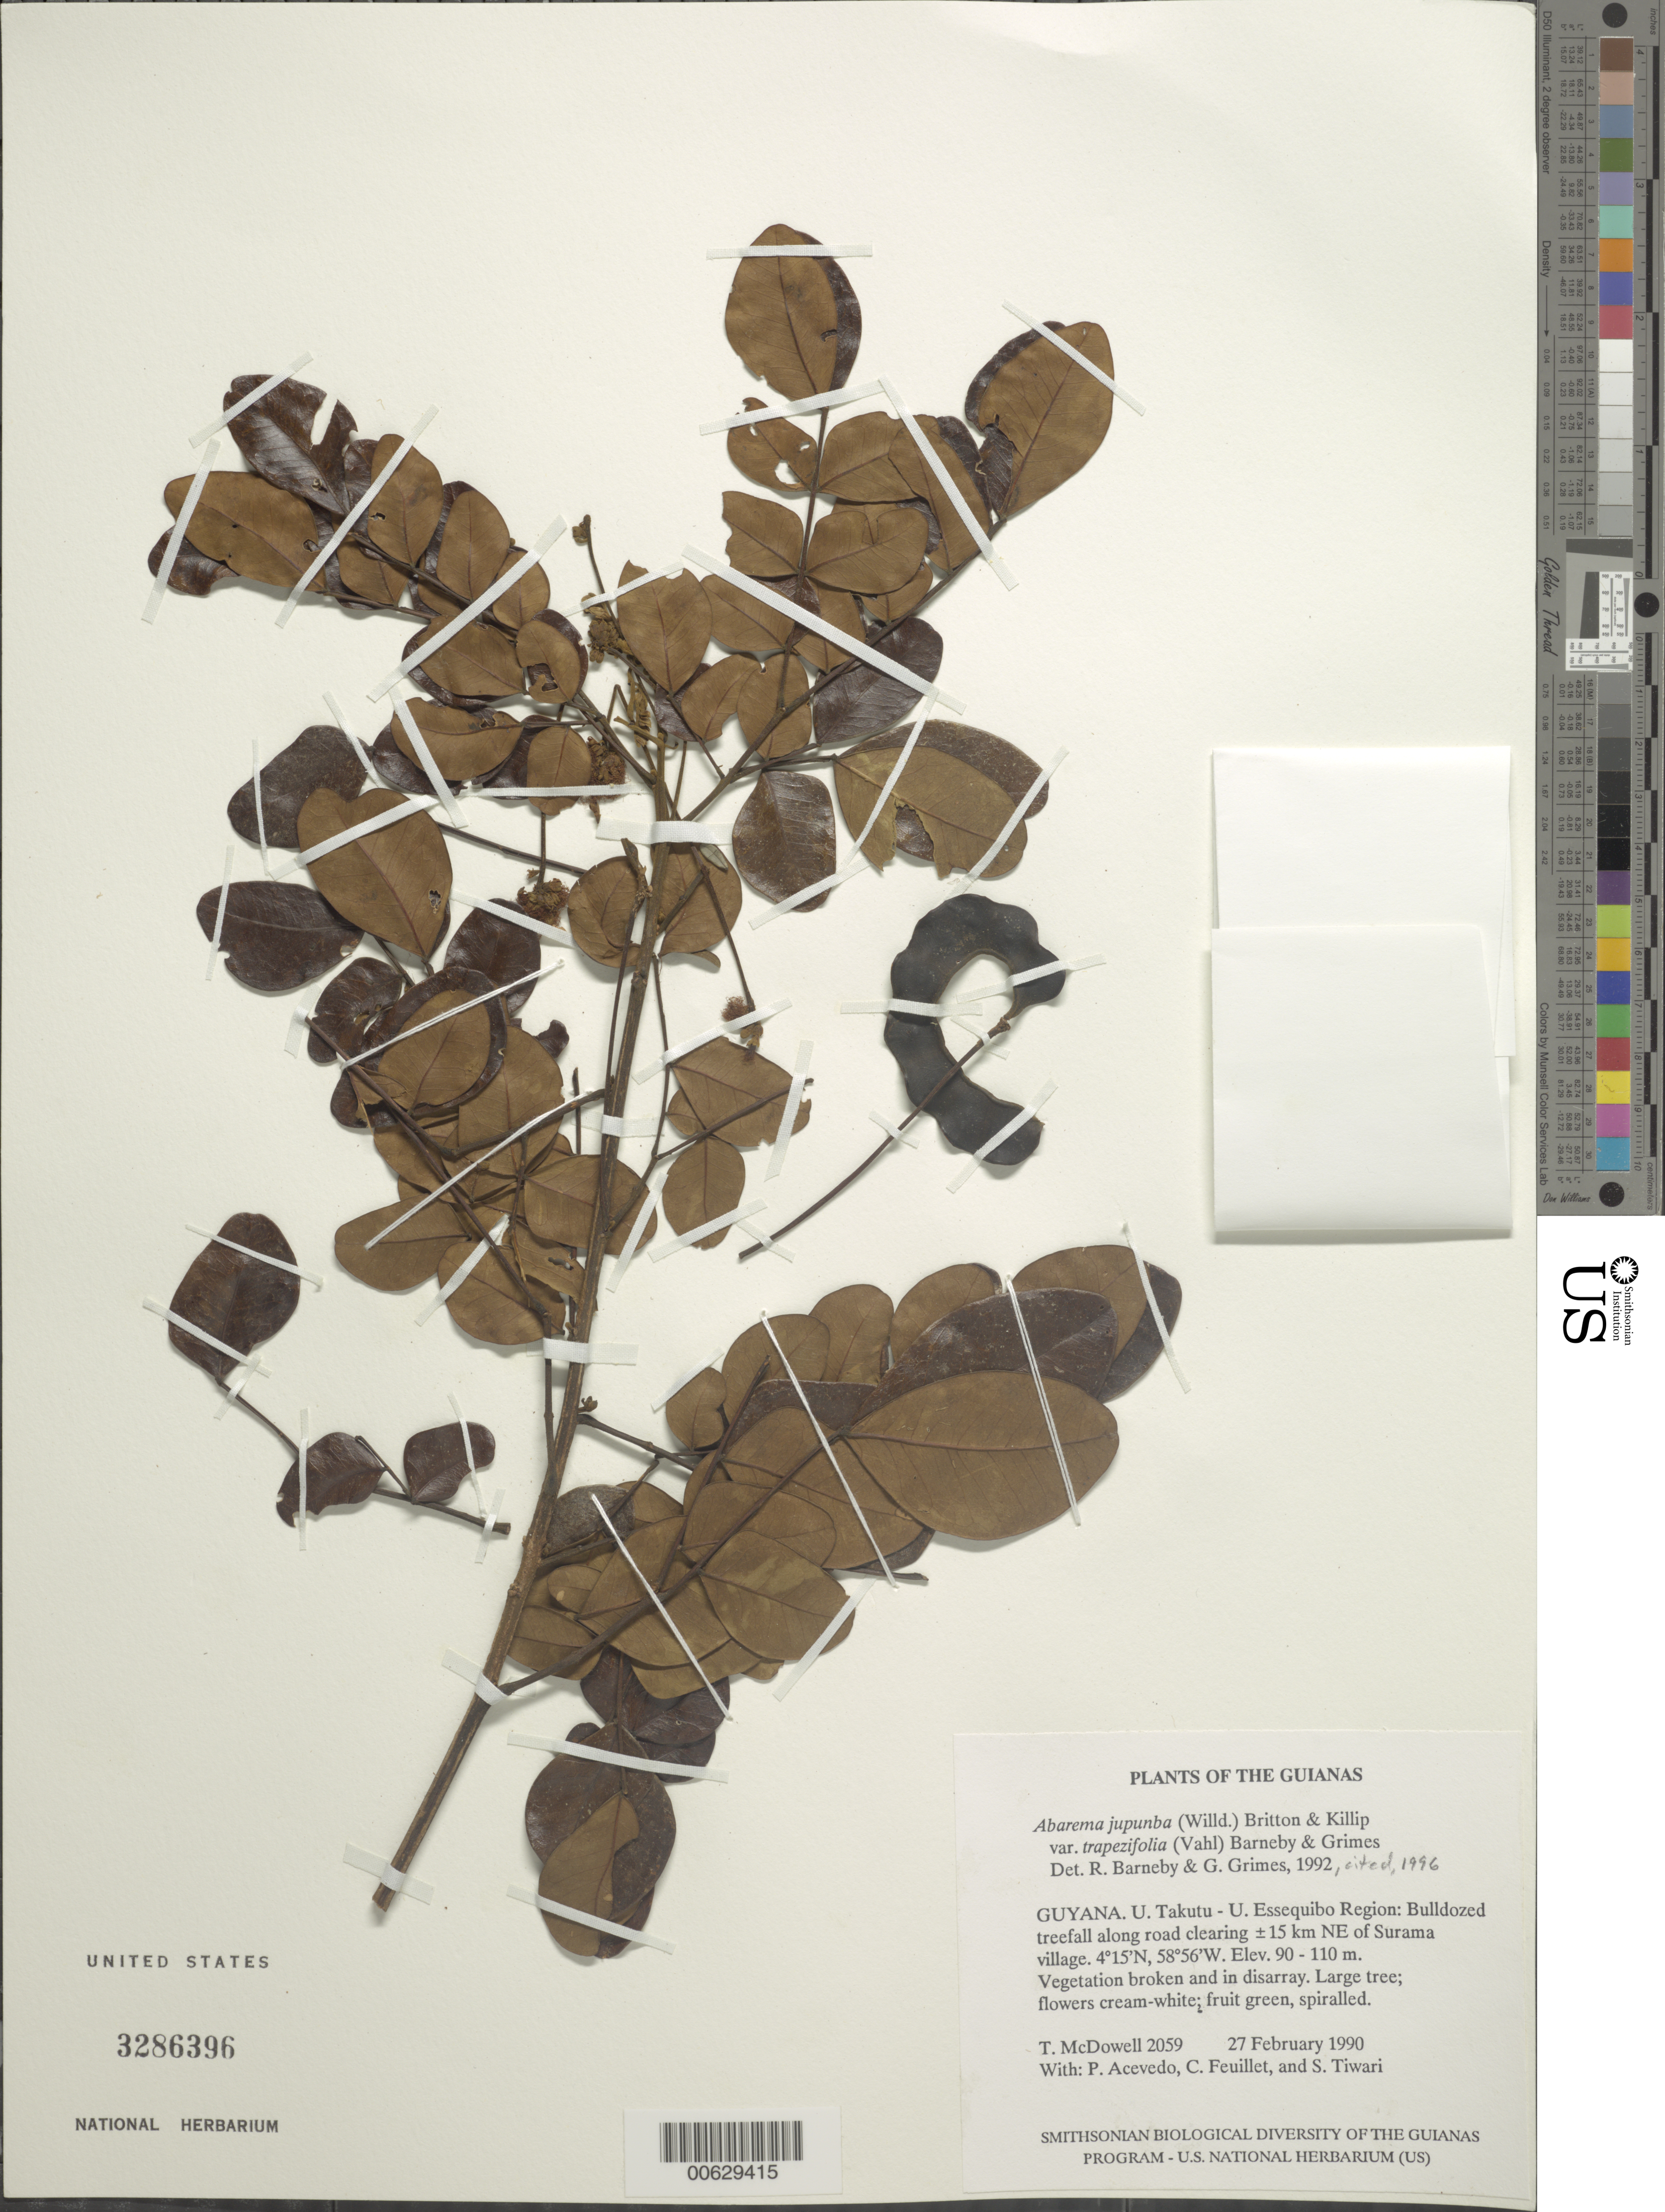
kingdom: Plantae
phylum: Tracheophyta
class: Magnoliopsida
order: Fabales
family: Fabaceae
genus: Jupunba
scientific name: Jupunba trapezifolia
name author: (Vahl) Moldenke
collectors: T. McDowell, P. Acevedo-Rodr., C. Feuillet & S. Tiwari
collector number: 2059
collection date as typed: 27 February 1990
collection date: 1990-02-27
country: Guyana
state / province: Potaro-Siparuni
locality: Along Paranapanema road clearing ±15 km NE of Surama village. Iwokrama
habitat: Bulldozed treefall. Vegetation broken and in disarray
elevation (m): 90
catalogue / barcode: US 3286396